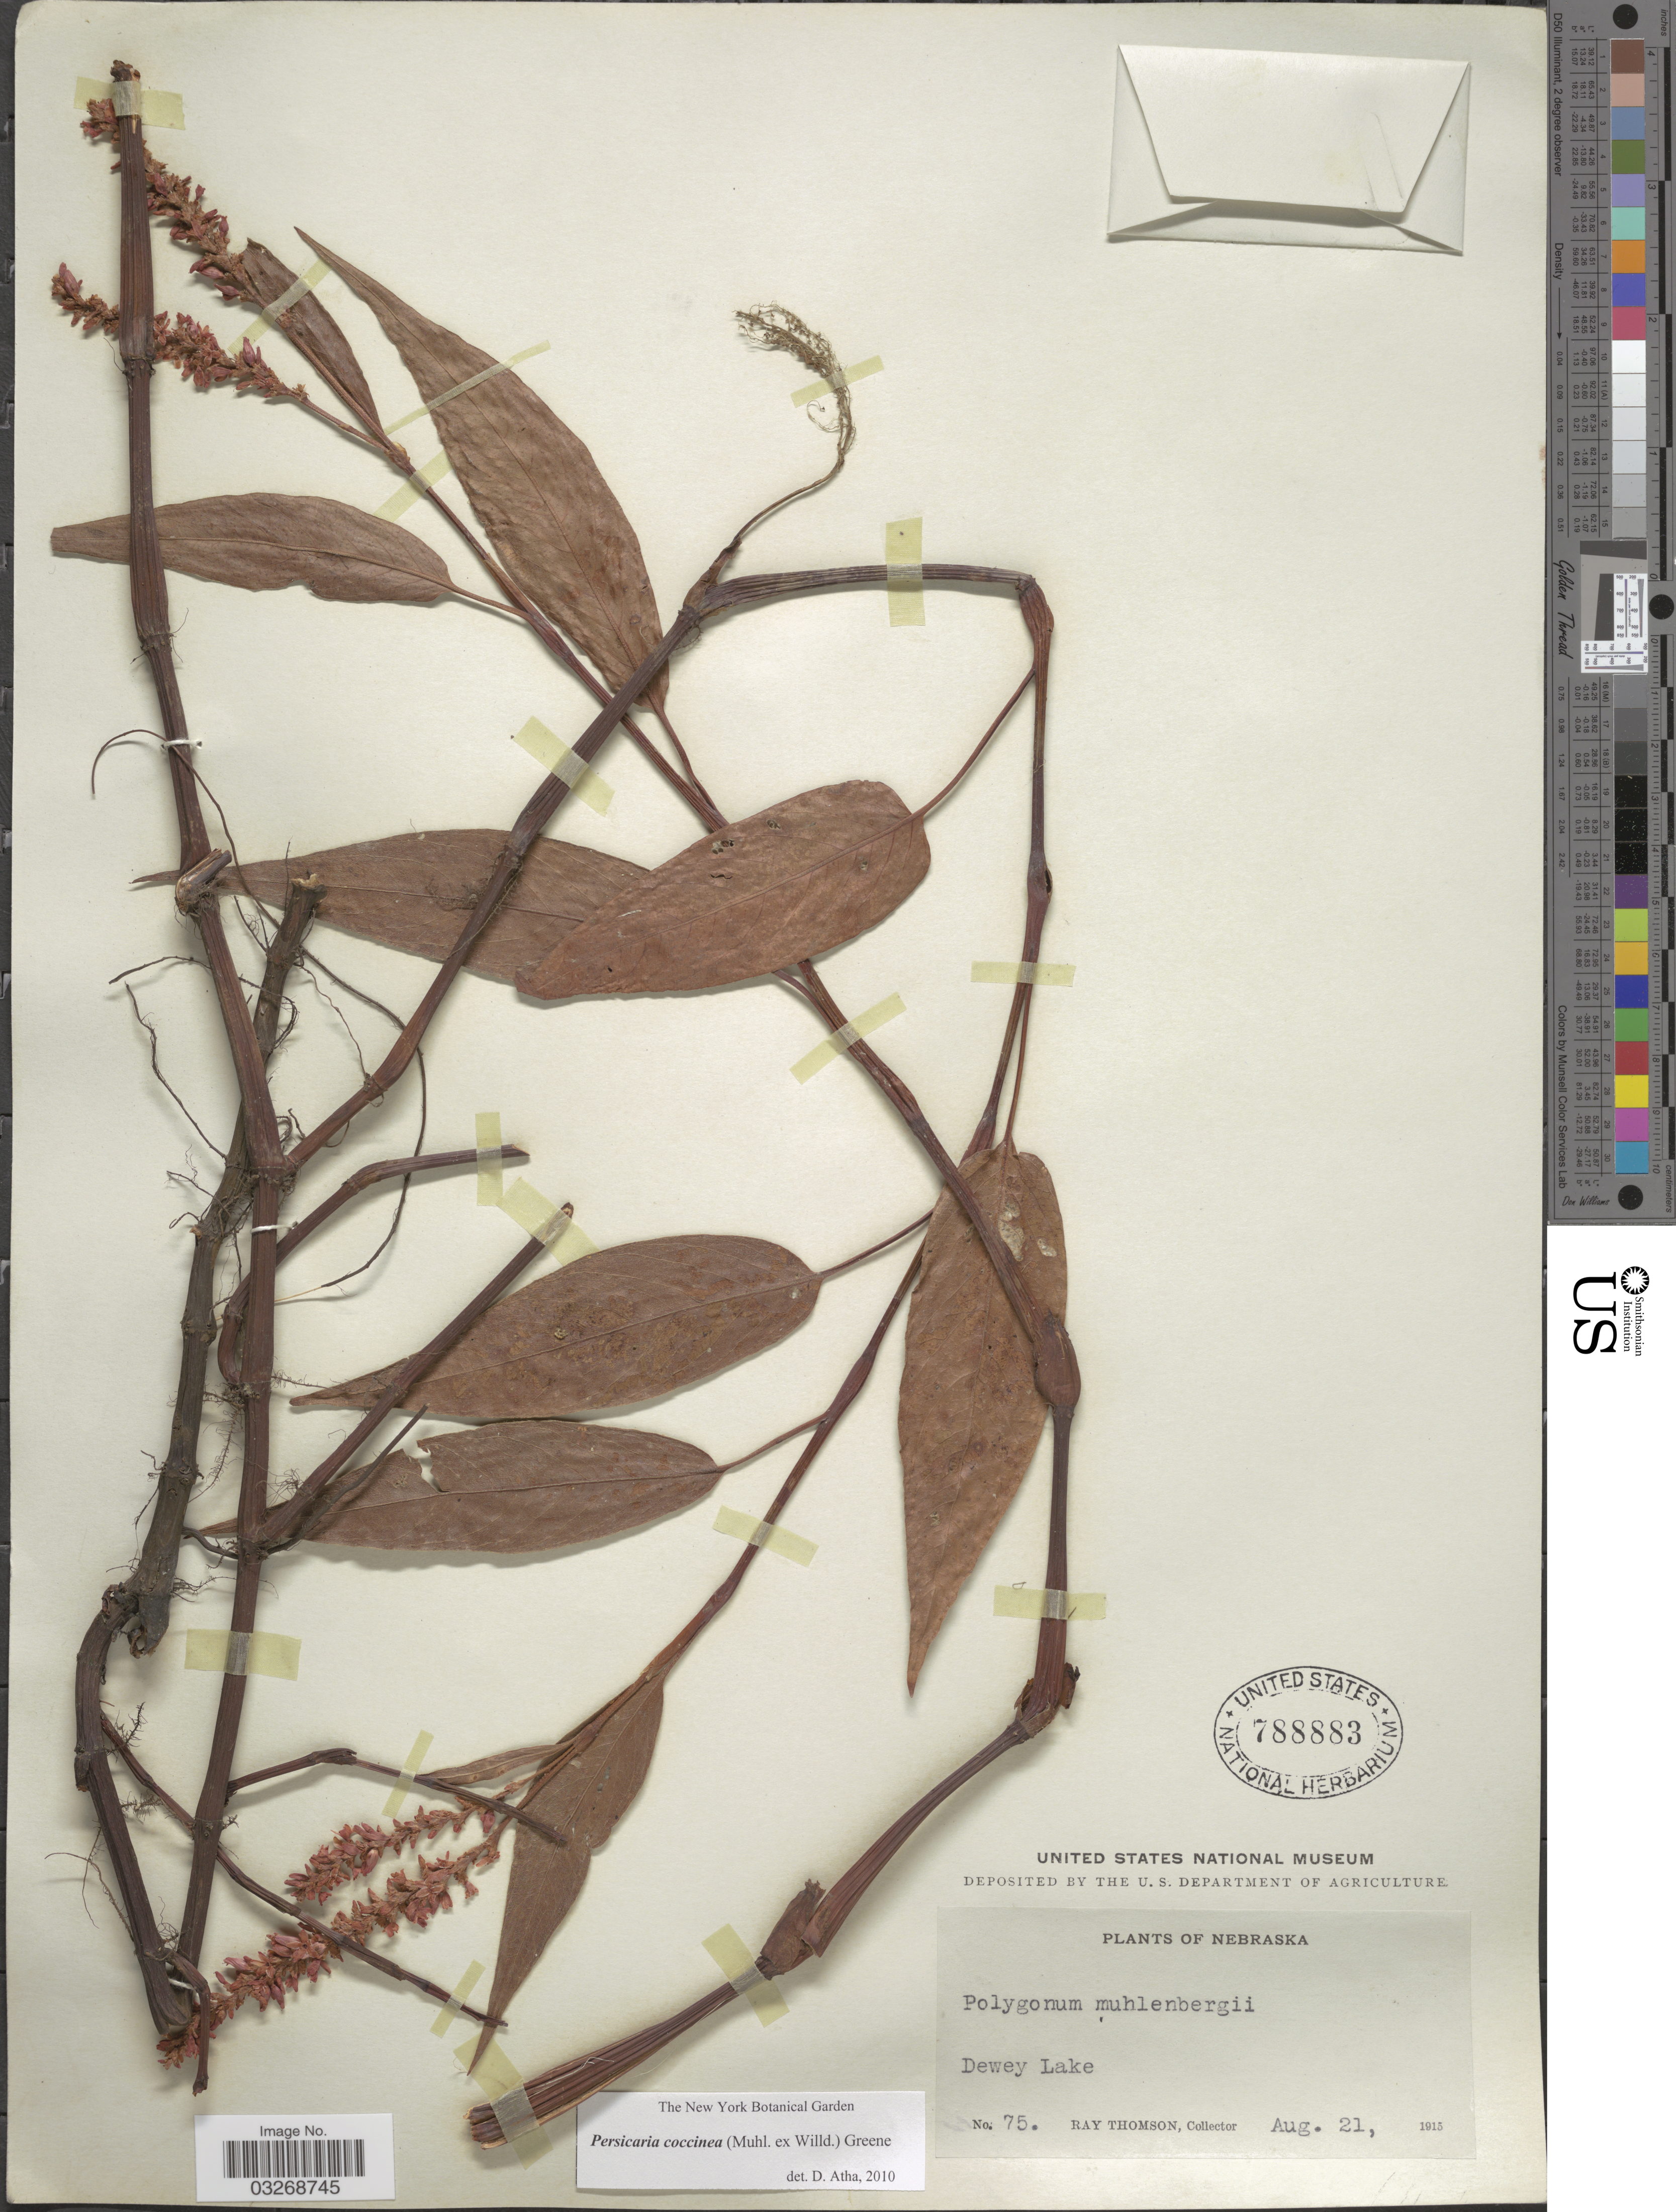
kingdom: Plantae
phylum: Tracheophyta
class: Magnoliopsida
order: Caryophyllales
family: Polygonaceae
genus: Persicaria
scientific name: Persicaria coccinea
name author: (Muhl. ex Willd.) Greene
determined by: Atha, D. E.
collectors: R. Thomson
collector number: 75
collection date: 1915-08-21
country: United States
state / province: Nebraska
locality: Dewey Lake.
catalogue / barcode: US 788883